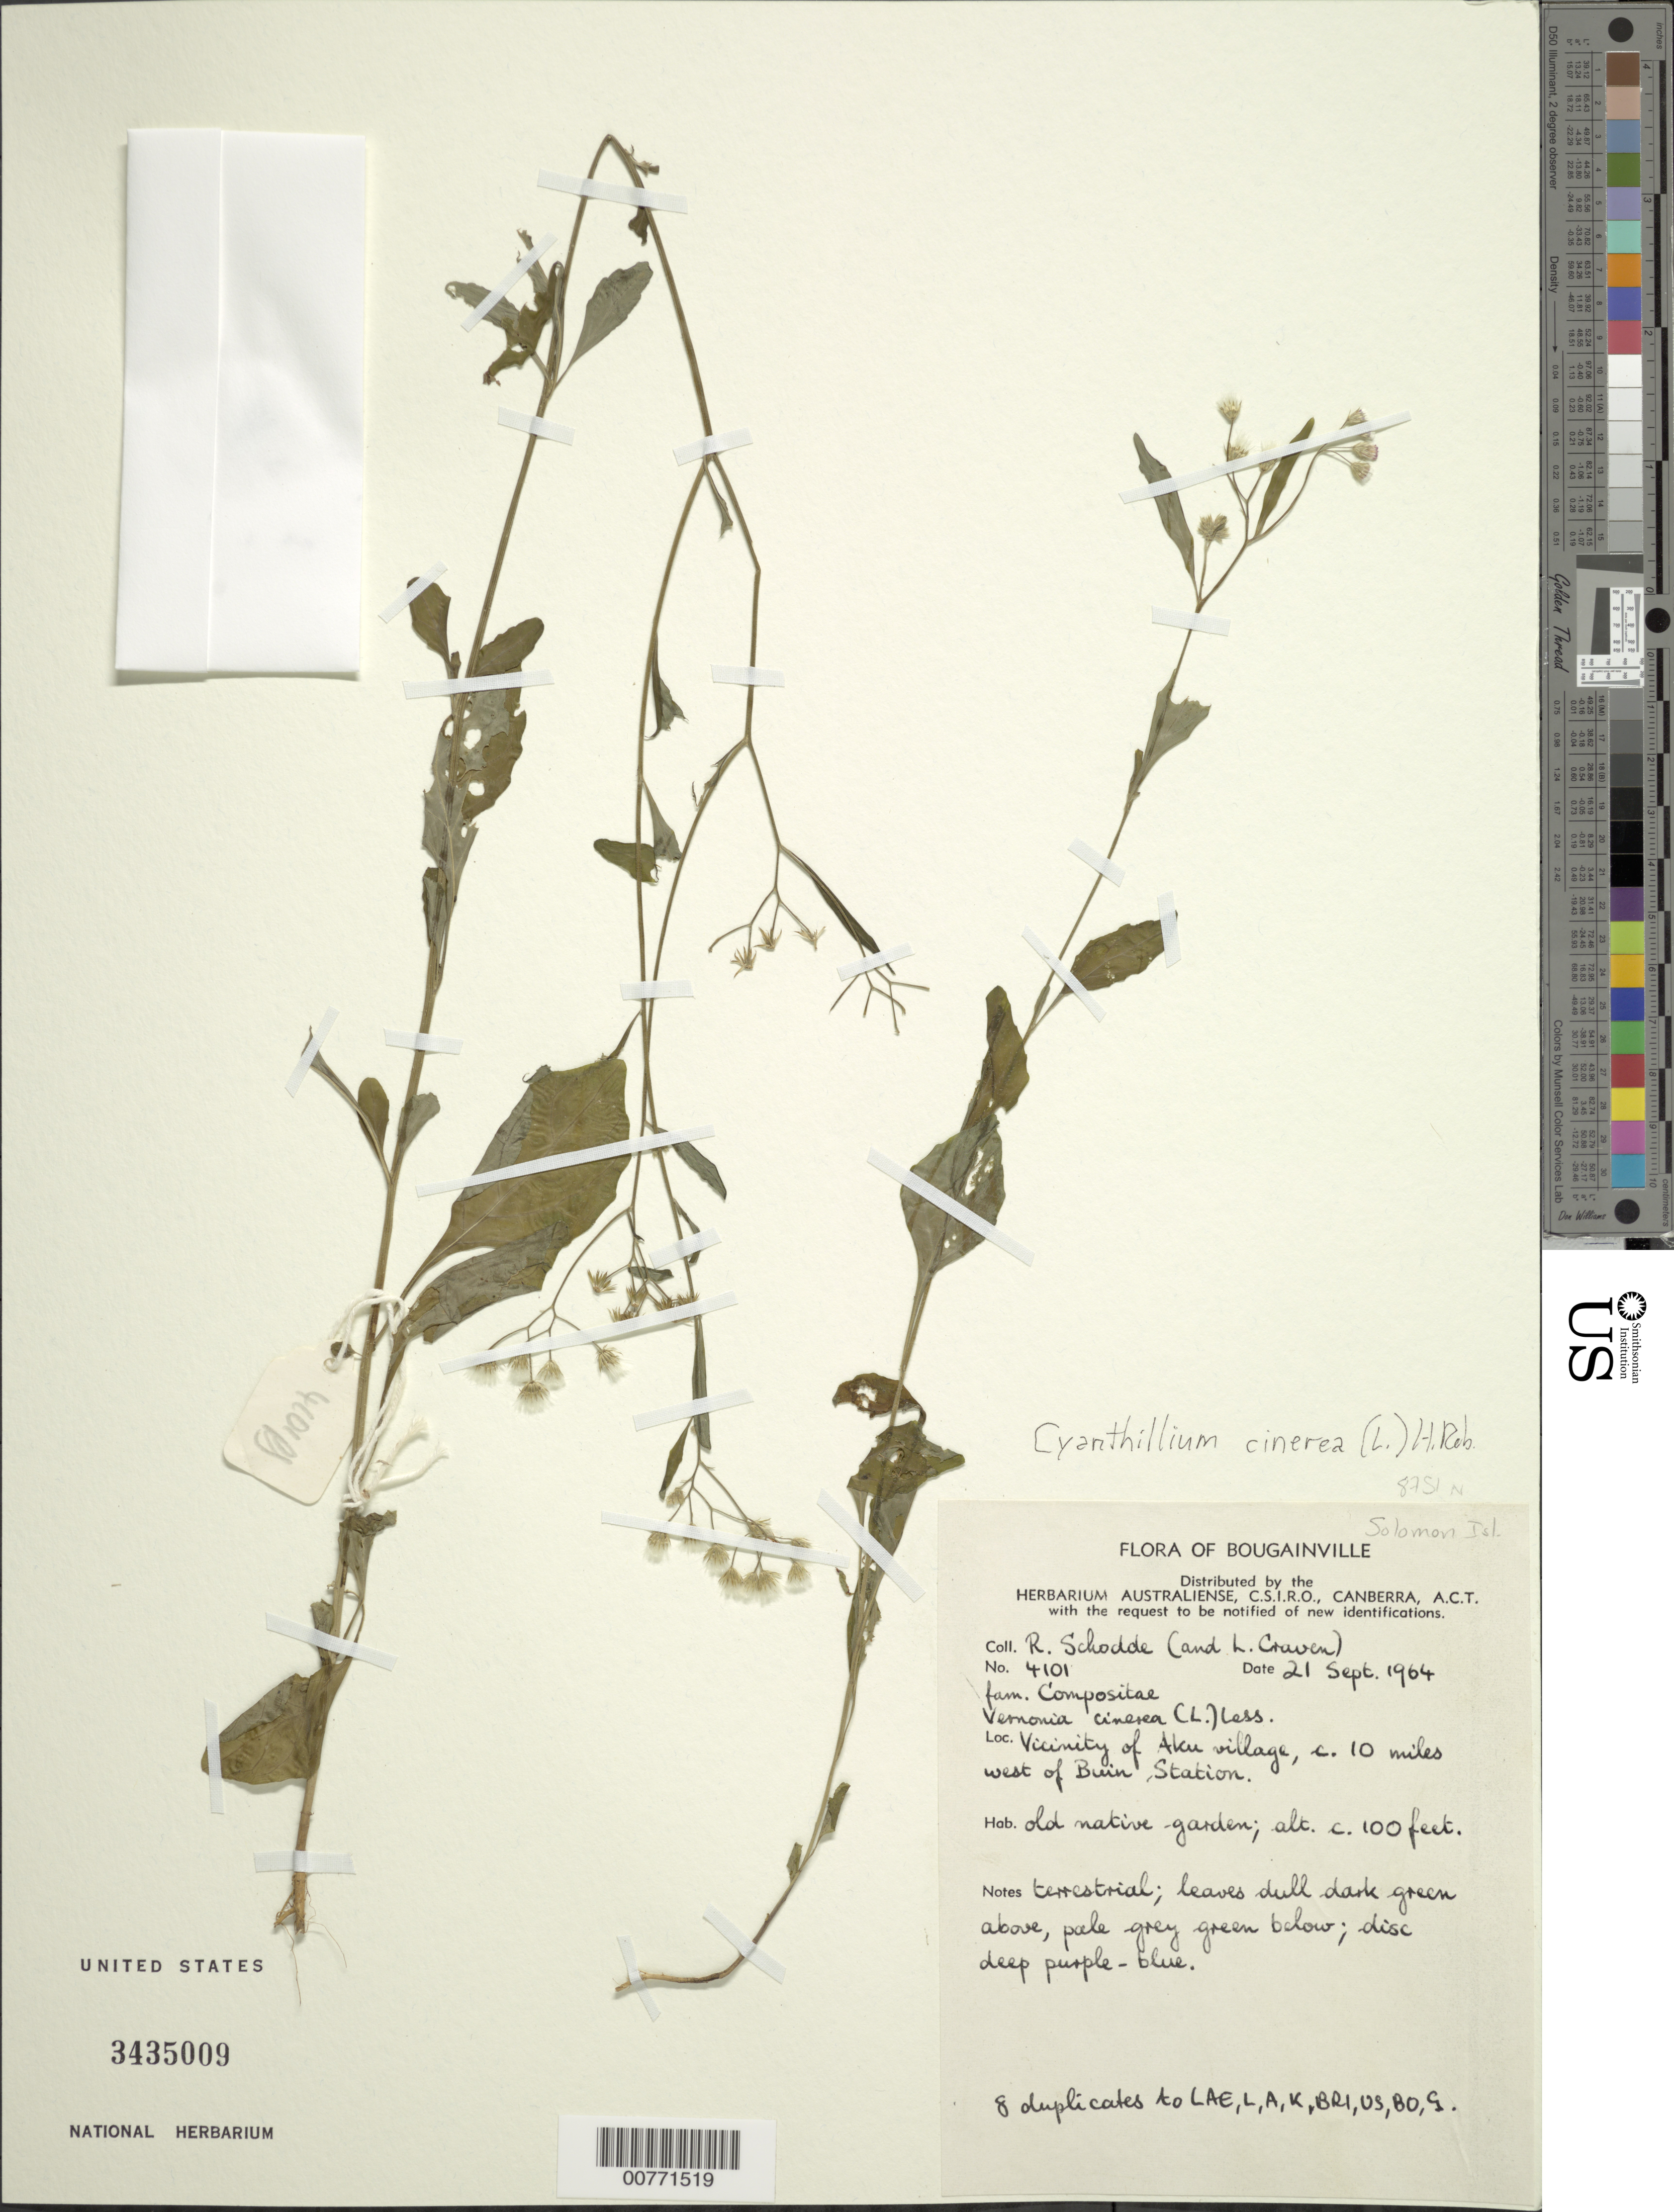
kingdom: Plantae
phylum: Tracheophyta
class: Magnoliopsida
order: Asterales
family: Asteraceae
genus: Cyanthillium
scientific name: Cyanthillium cinereum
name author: (L.) H. Rob.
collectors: R. Schodde & L. A. Craven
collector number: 4101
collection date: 1964-09-21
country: Papua New Guinea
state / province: Milne Bay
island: Bougainville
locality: Bougainville, vic. Aku village, ca. 10 miles W of Buin Station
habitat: Old native garden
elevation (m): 30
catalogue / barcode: US 3435009